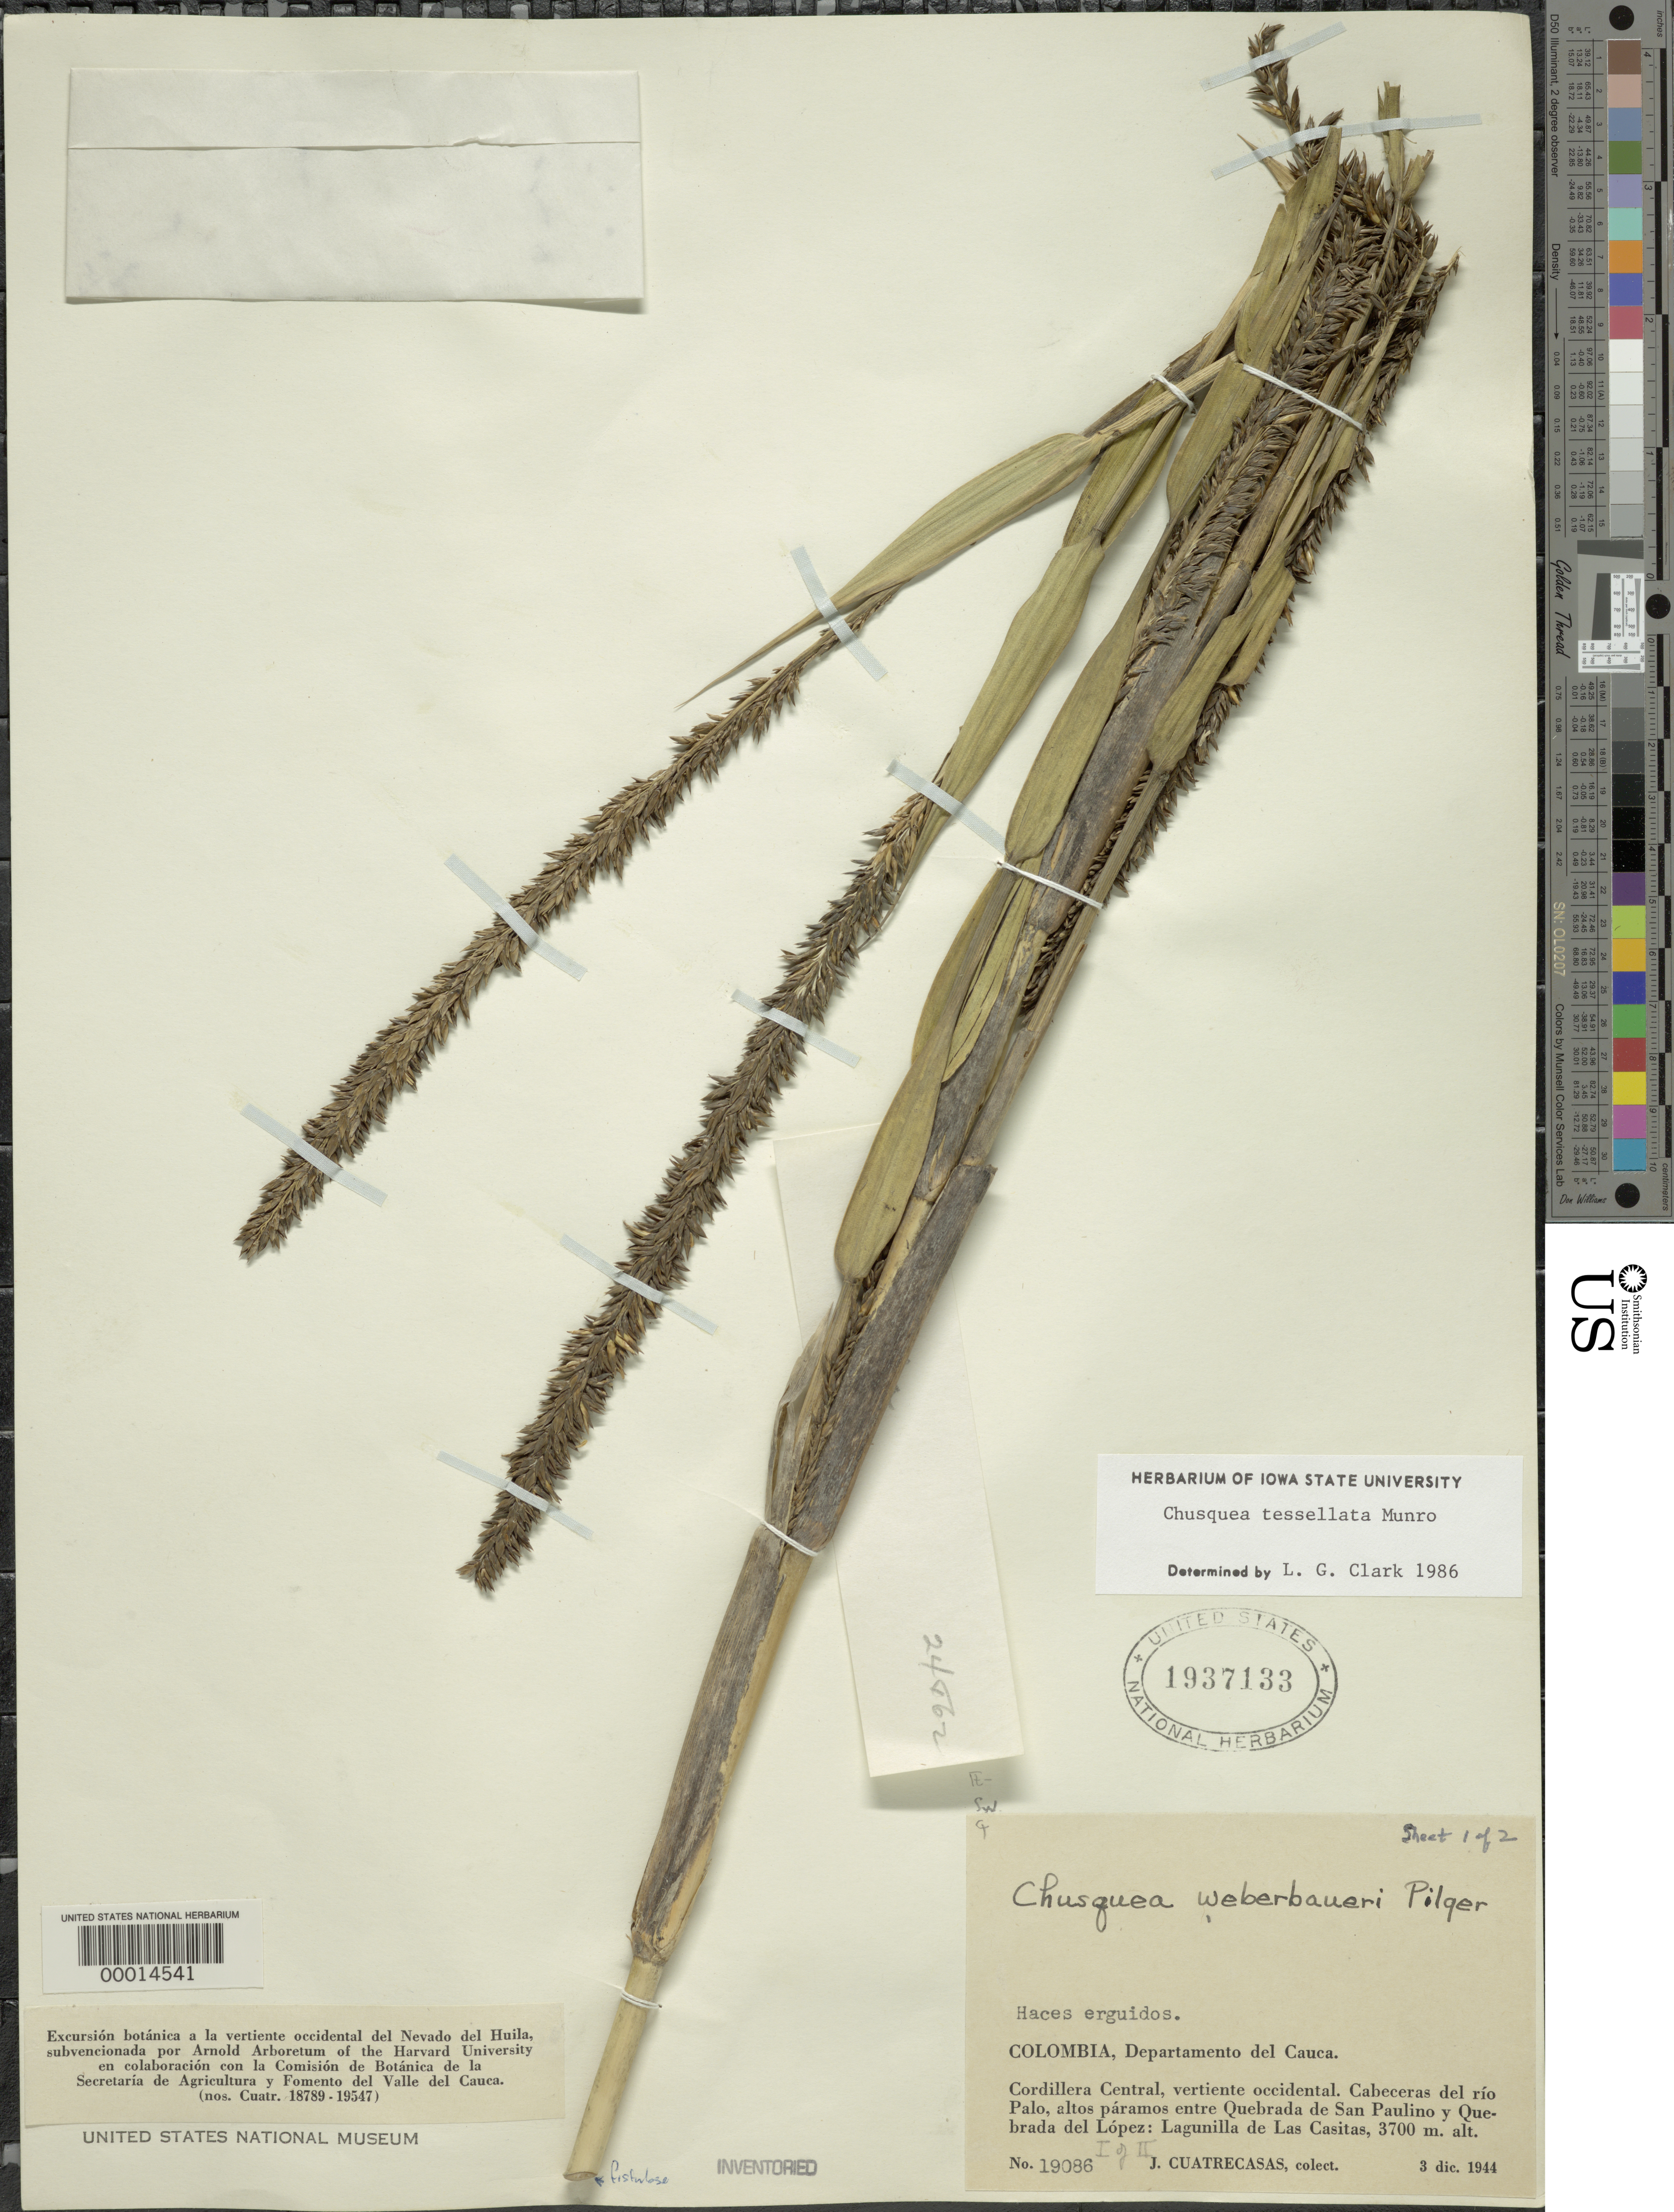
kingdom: Plantae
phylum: Tracheophyta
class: Liliopsida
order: Poales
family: Poaceae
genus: Chusquea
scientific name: Chusquea tessellata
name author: Munro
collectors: J. Cuatrecasas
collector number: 19086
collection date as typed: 03 Dec 1944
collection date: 1944-12-03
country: Colombia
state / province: Cauca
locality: Cabecera del Rio Palo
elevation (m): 3700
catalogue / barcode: US 1937133